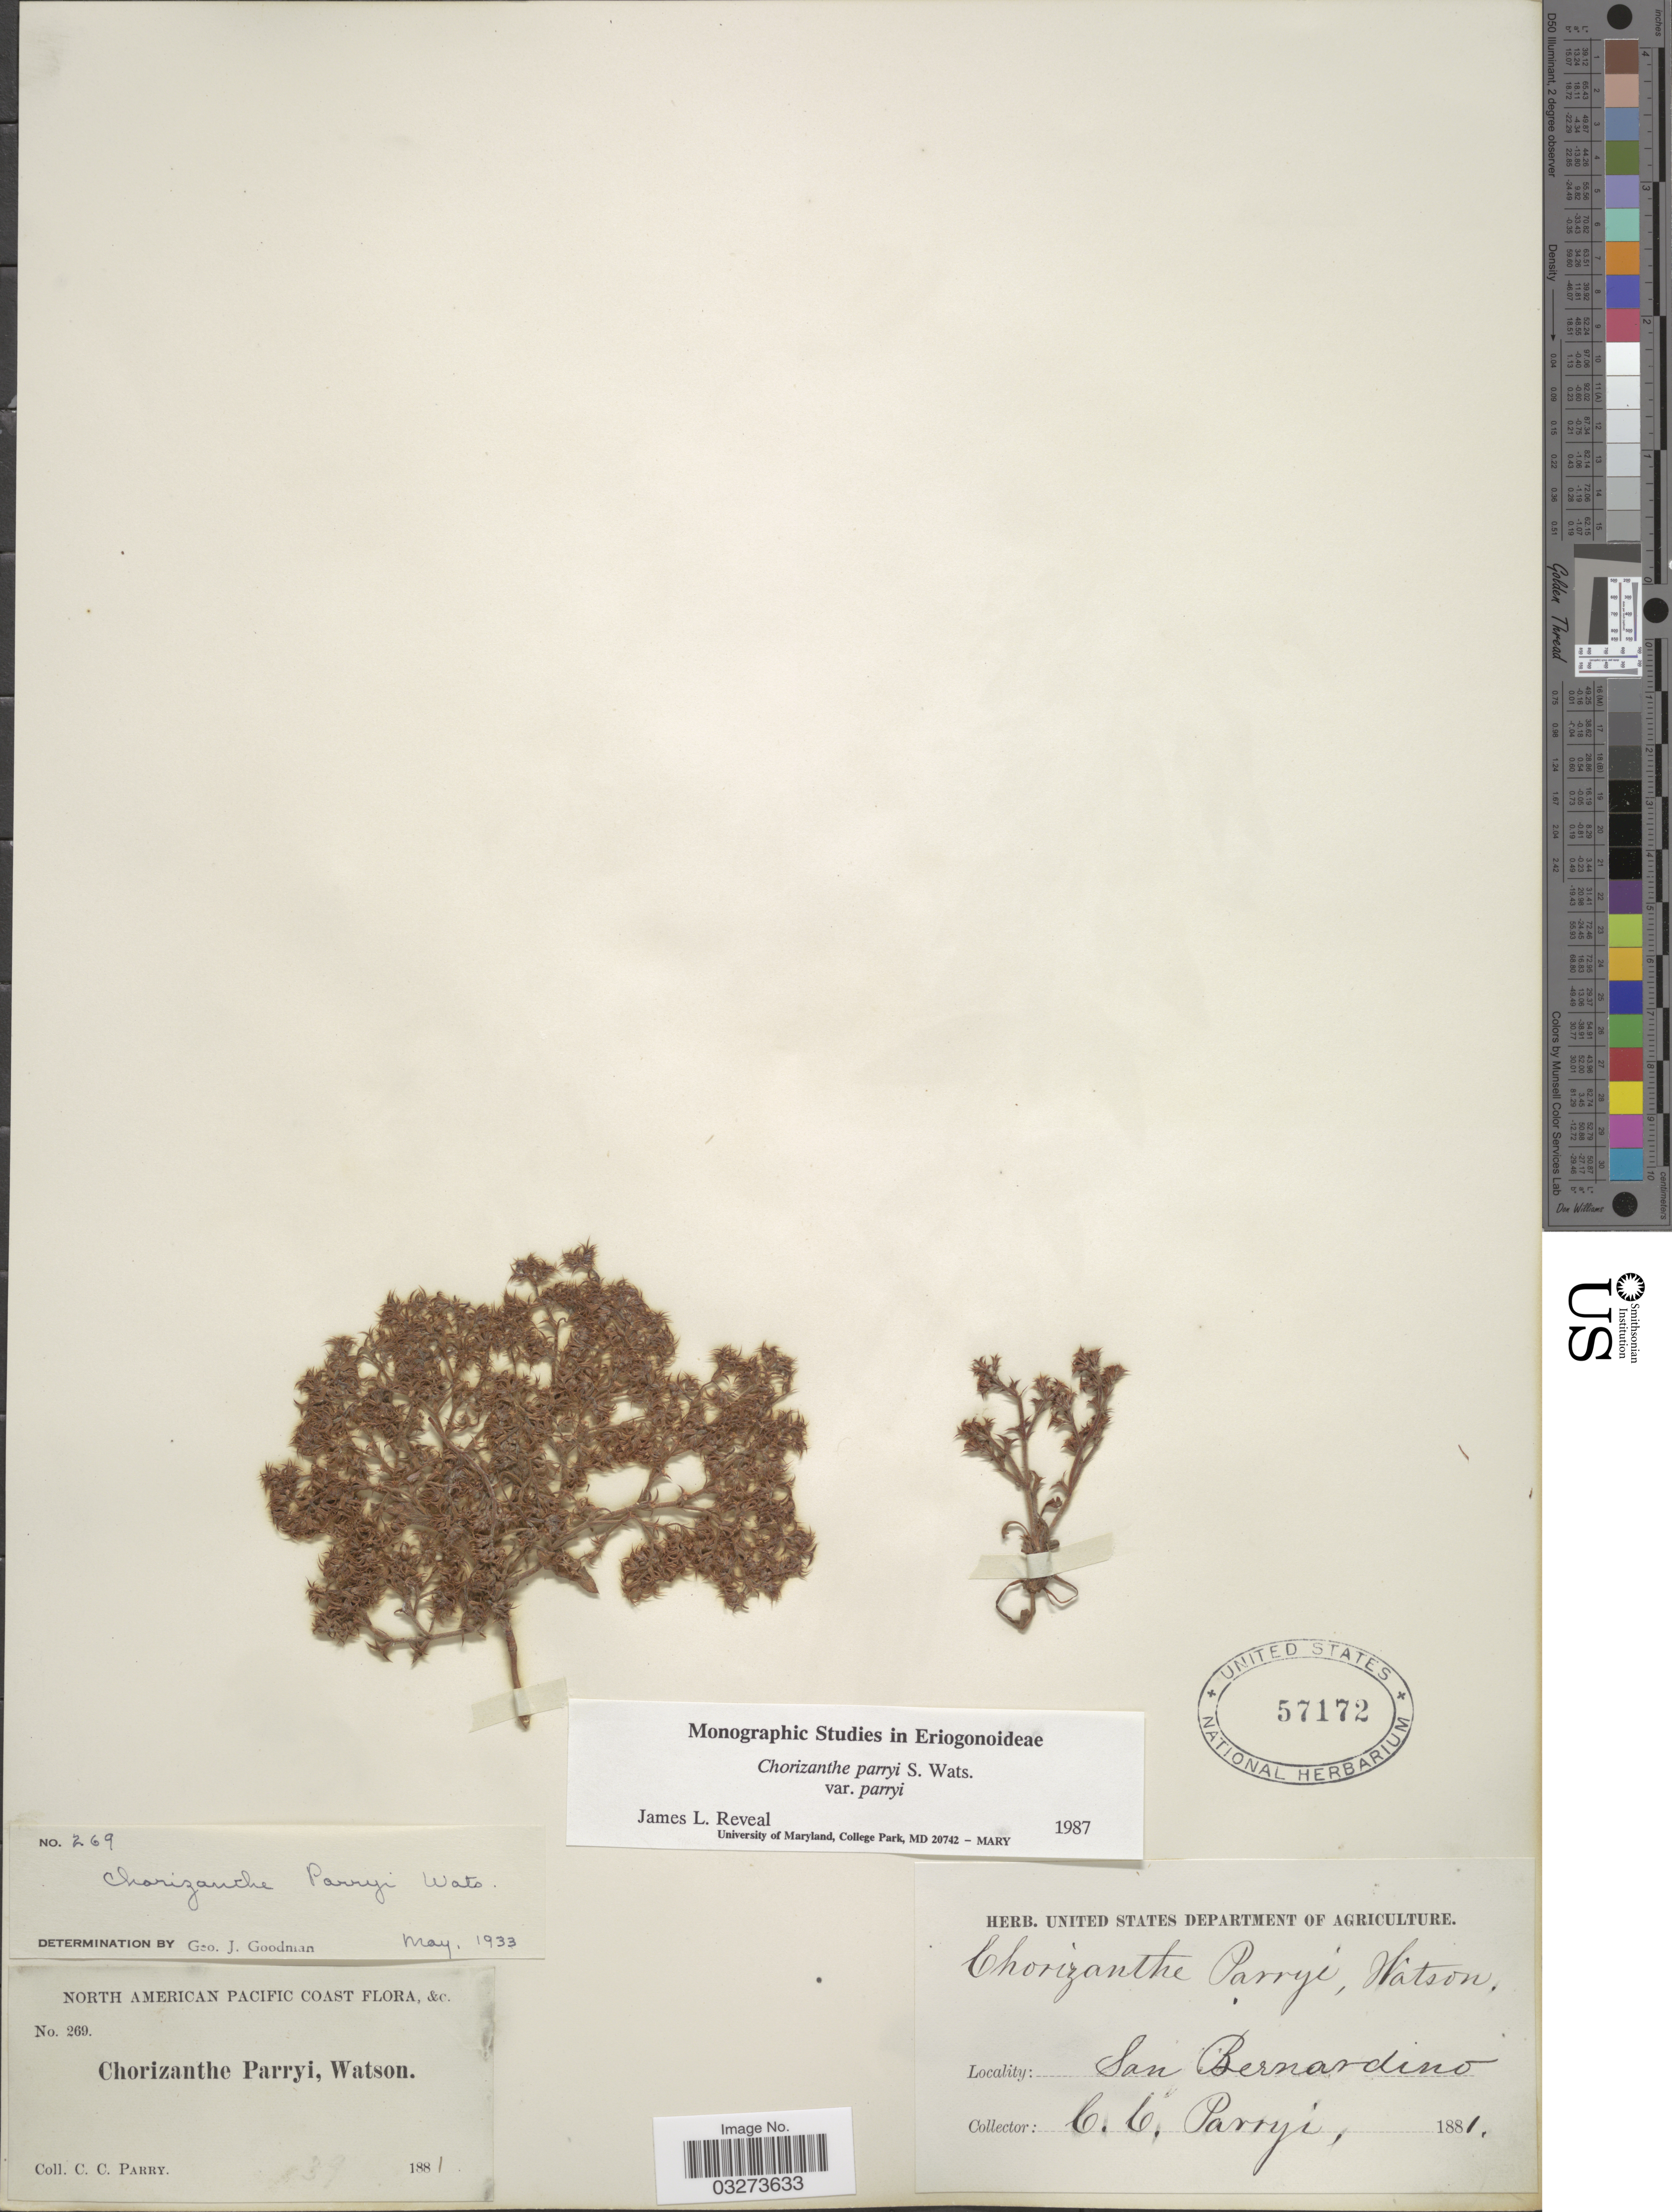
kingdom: Plantae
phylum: Tracheophyta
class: Magnoliopsida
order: Caryophyllales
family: Polygonaceae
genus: Chorizanthe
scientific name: Chorizanthe parryi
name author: S. Watson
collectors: C. C. Parry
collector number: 269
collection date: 1881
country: United States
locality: North American Pacific Coast, &c., San Bernardino.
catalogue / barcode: US 57172